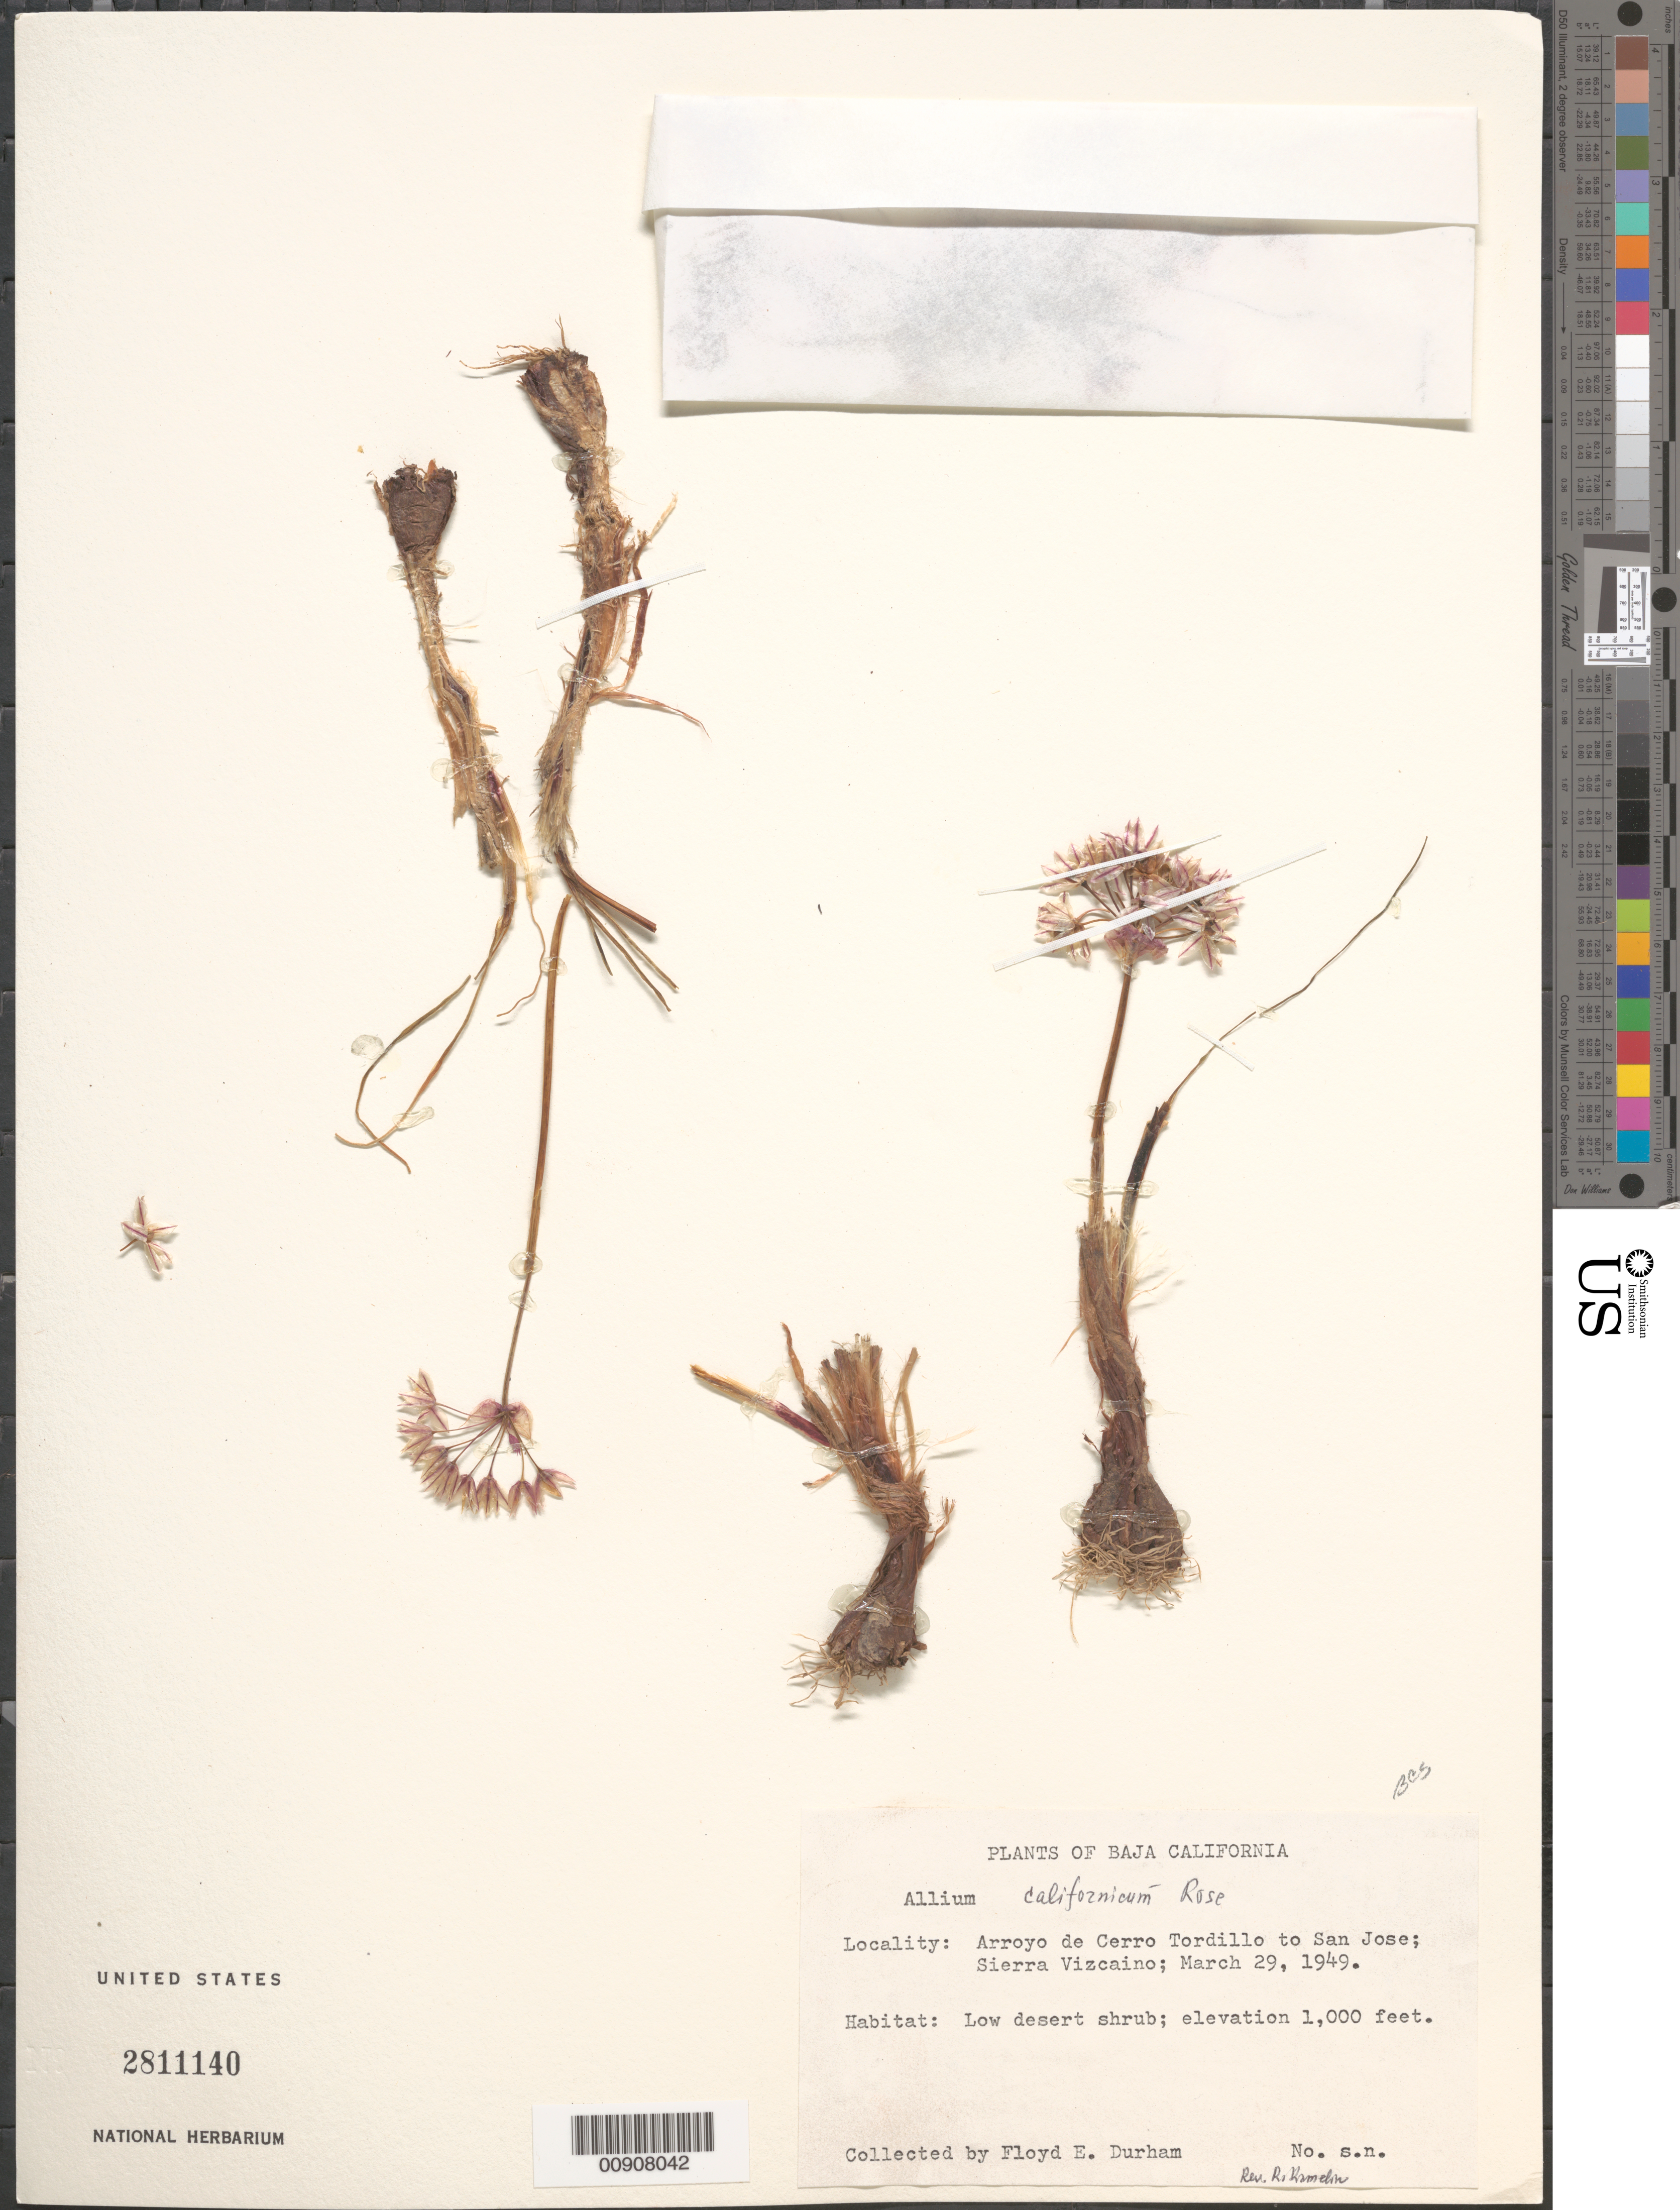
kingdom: Plantae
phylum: Tracheophyta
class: Liliopsida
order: Asparagales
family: Amaryllidaceae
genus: Allium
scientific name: Allium californicum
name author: Rose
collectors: F. Durham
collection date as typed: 29 Mar 1949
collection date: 1949-03-29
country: Mexico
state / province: Baja California Sur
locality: Arroyo de Cerro Tordillo to San José; Sierra Vizcaino. Baja California.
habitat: Low desert shrub.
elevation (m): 305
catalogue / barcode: US 2811140